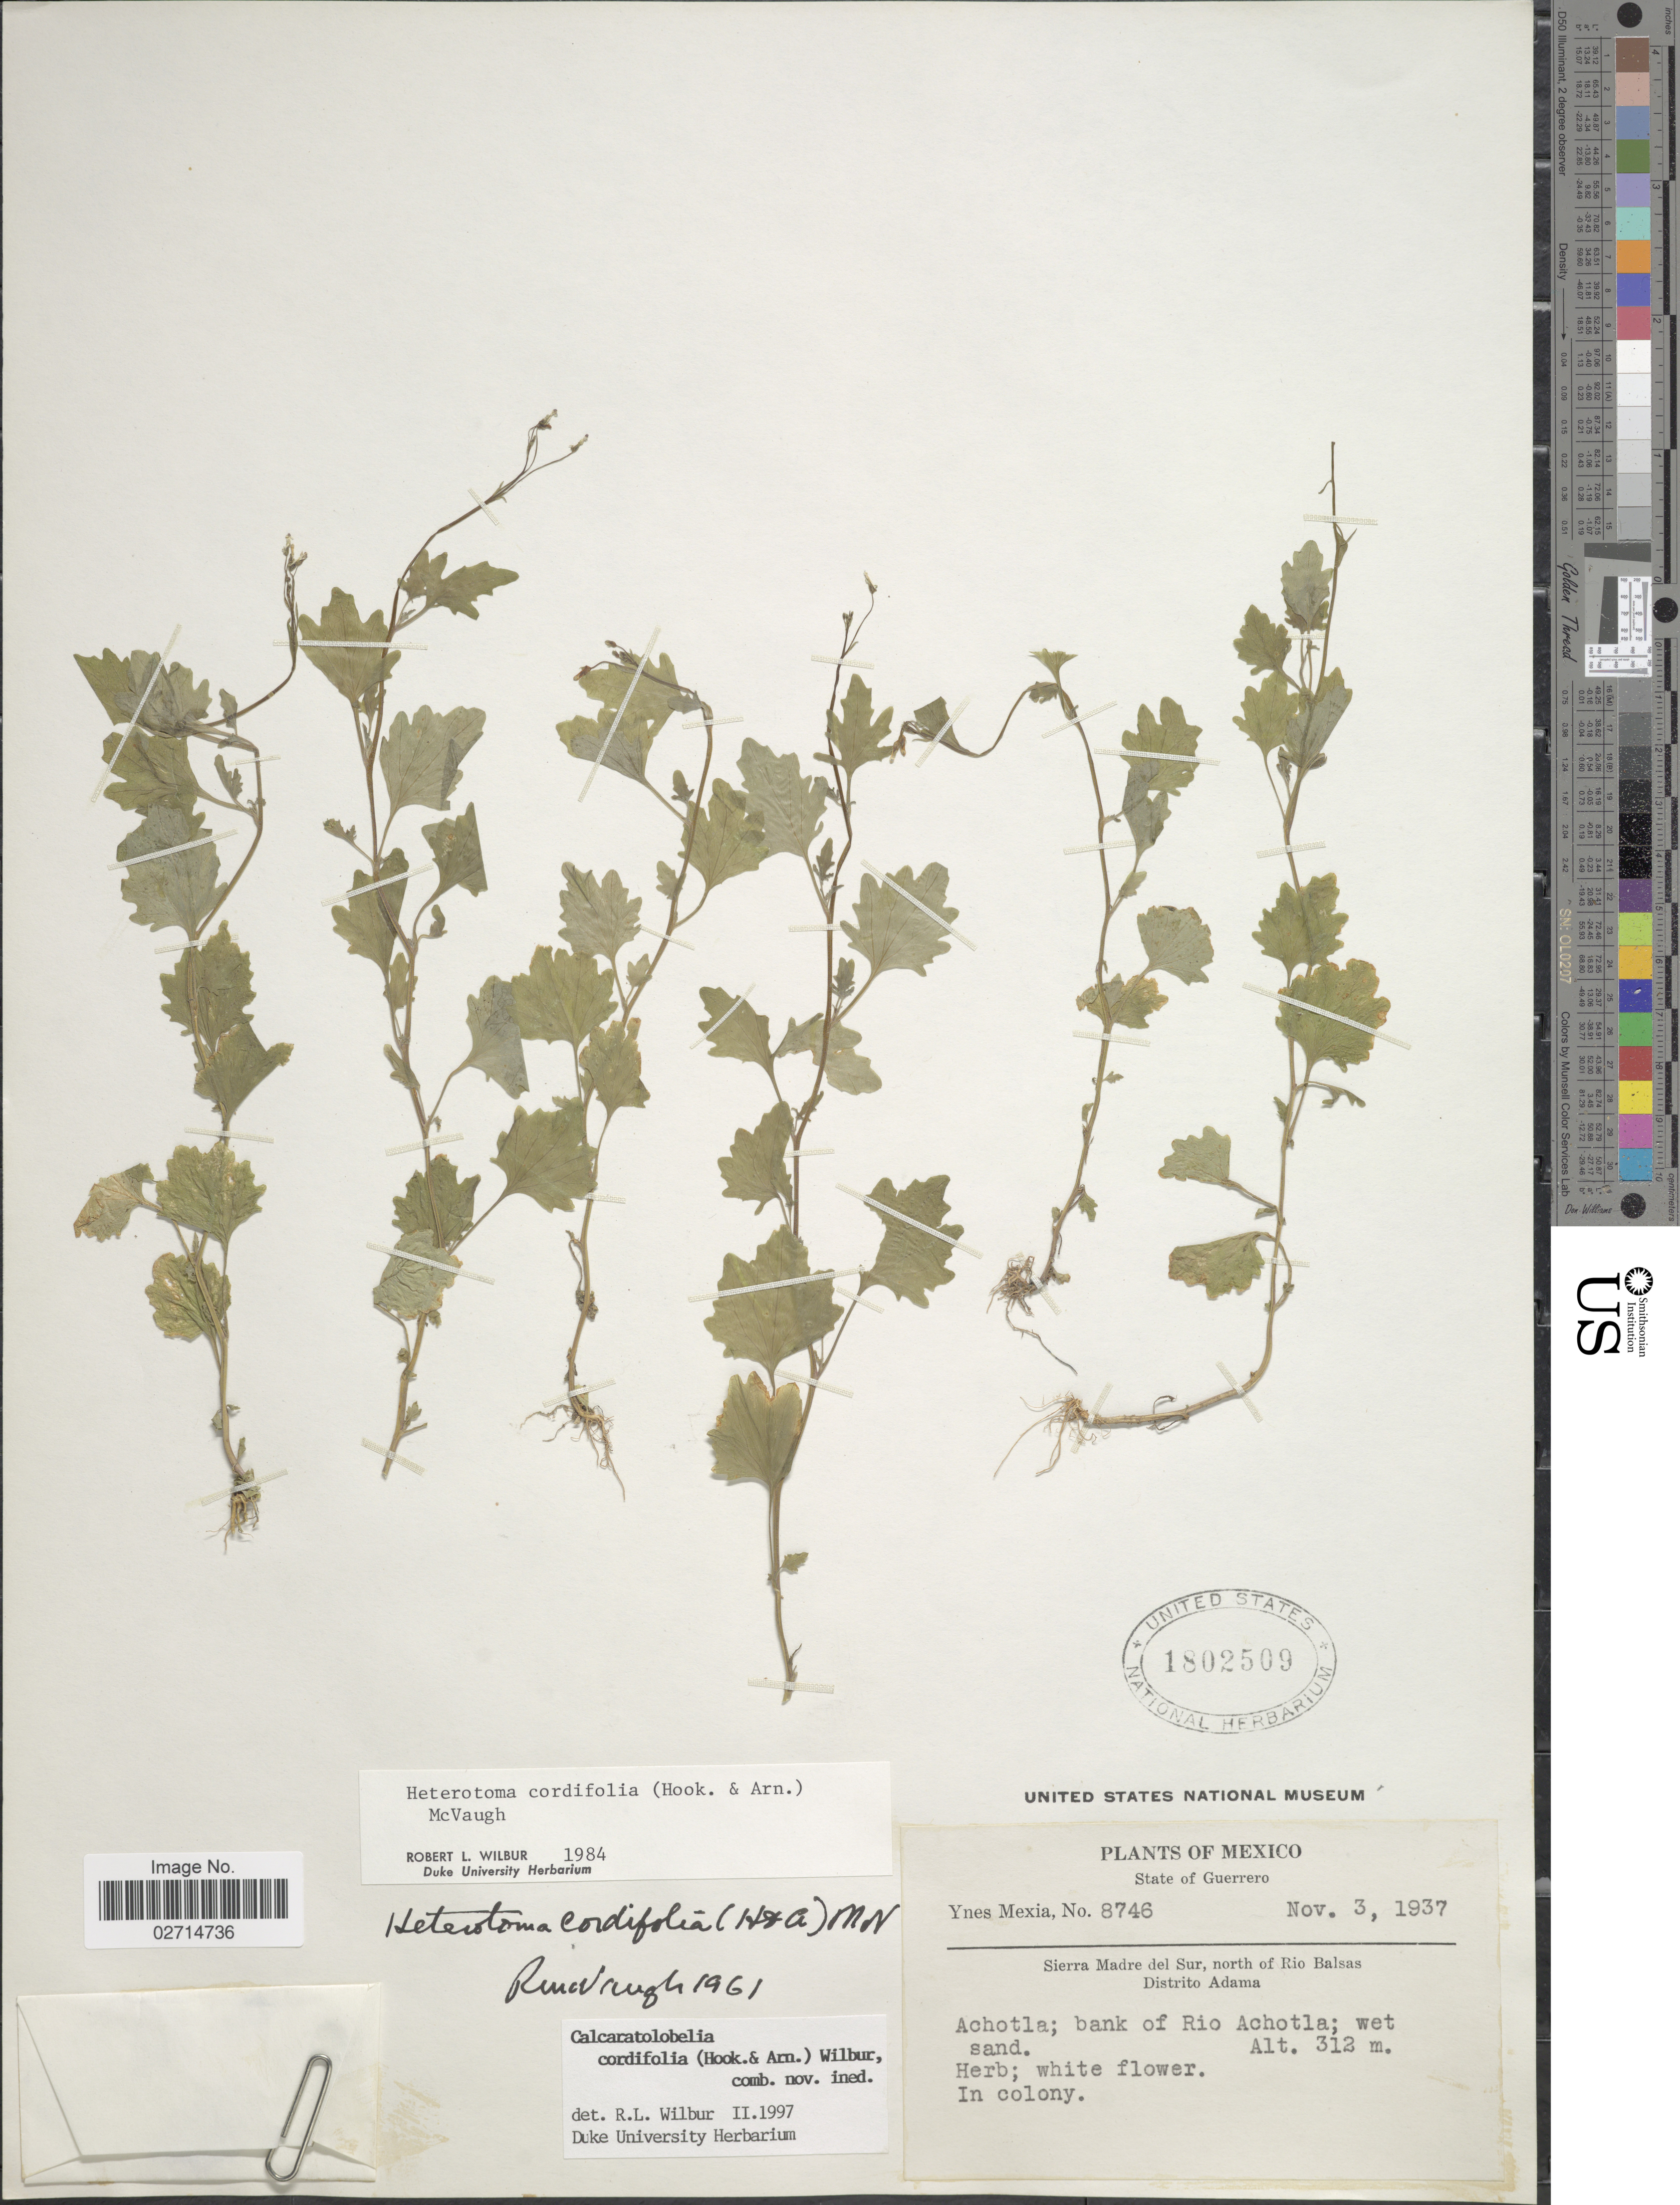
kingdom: Plantae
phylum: Tracheophyta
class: Magnoliopsida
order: Asterales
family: Campanulaceae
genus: Lobelia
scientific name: Lobelia cordifolia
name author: Hook. & Arn.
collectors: Y. Mexia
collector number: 8746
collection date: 1937-11-03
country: Mexico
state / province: Guerrero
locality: Sierra Madre del Sur, north of Rio Balsas. Distrito Adama. Achotla; bank of Rio Achotla.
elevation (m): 312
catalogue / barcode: US 1802509